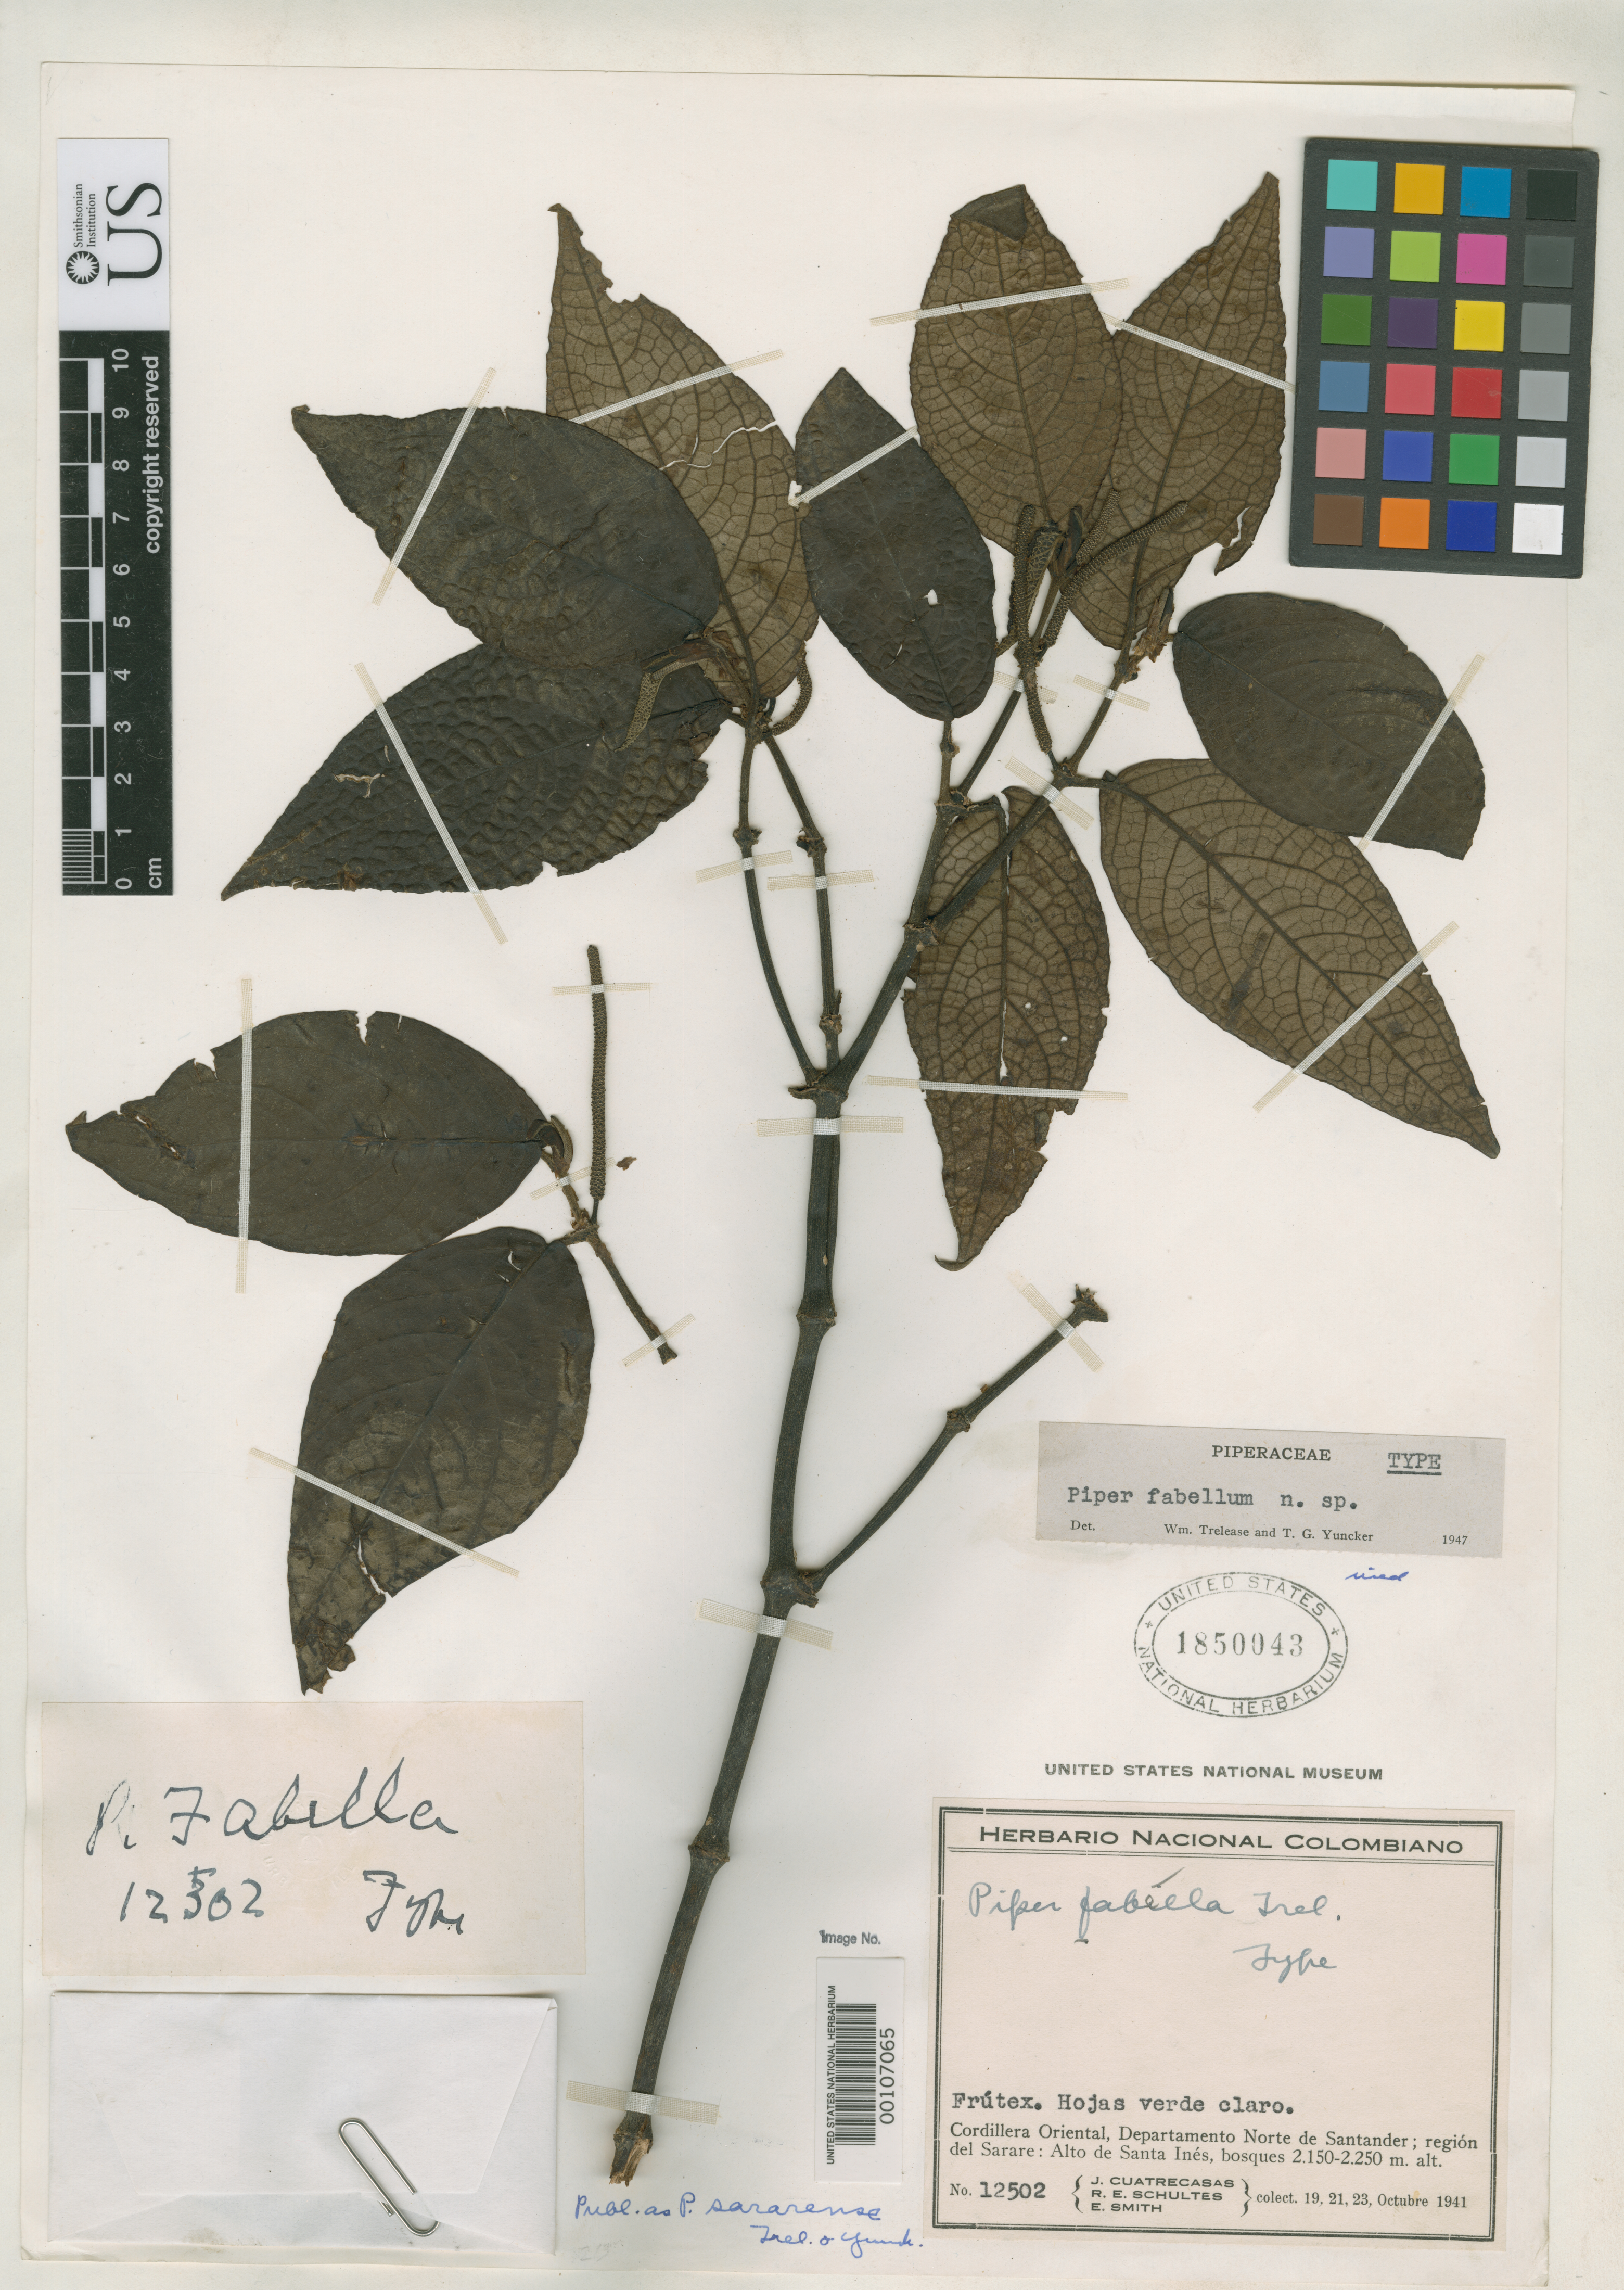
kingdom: Plantae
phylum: Tracheophyta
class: Magnoliopsida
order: Piperales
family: Piperaceae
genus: Piper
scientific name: Piper sararense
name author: Trel. & Yunck.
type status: Holotype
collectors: J. Cuatrecasas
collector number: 12502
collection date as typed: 19 Oct 1941 to 23 Oct 1941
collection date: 1941-10-19/1941-10-23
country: Colombia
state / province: Norte de Santander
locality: Sarare region, Alto de Santo Inez.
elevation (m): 2150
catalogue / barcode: US 1850043